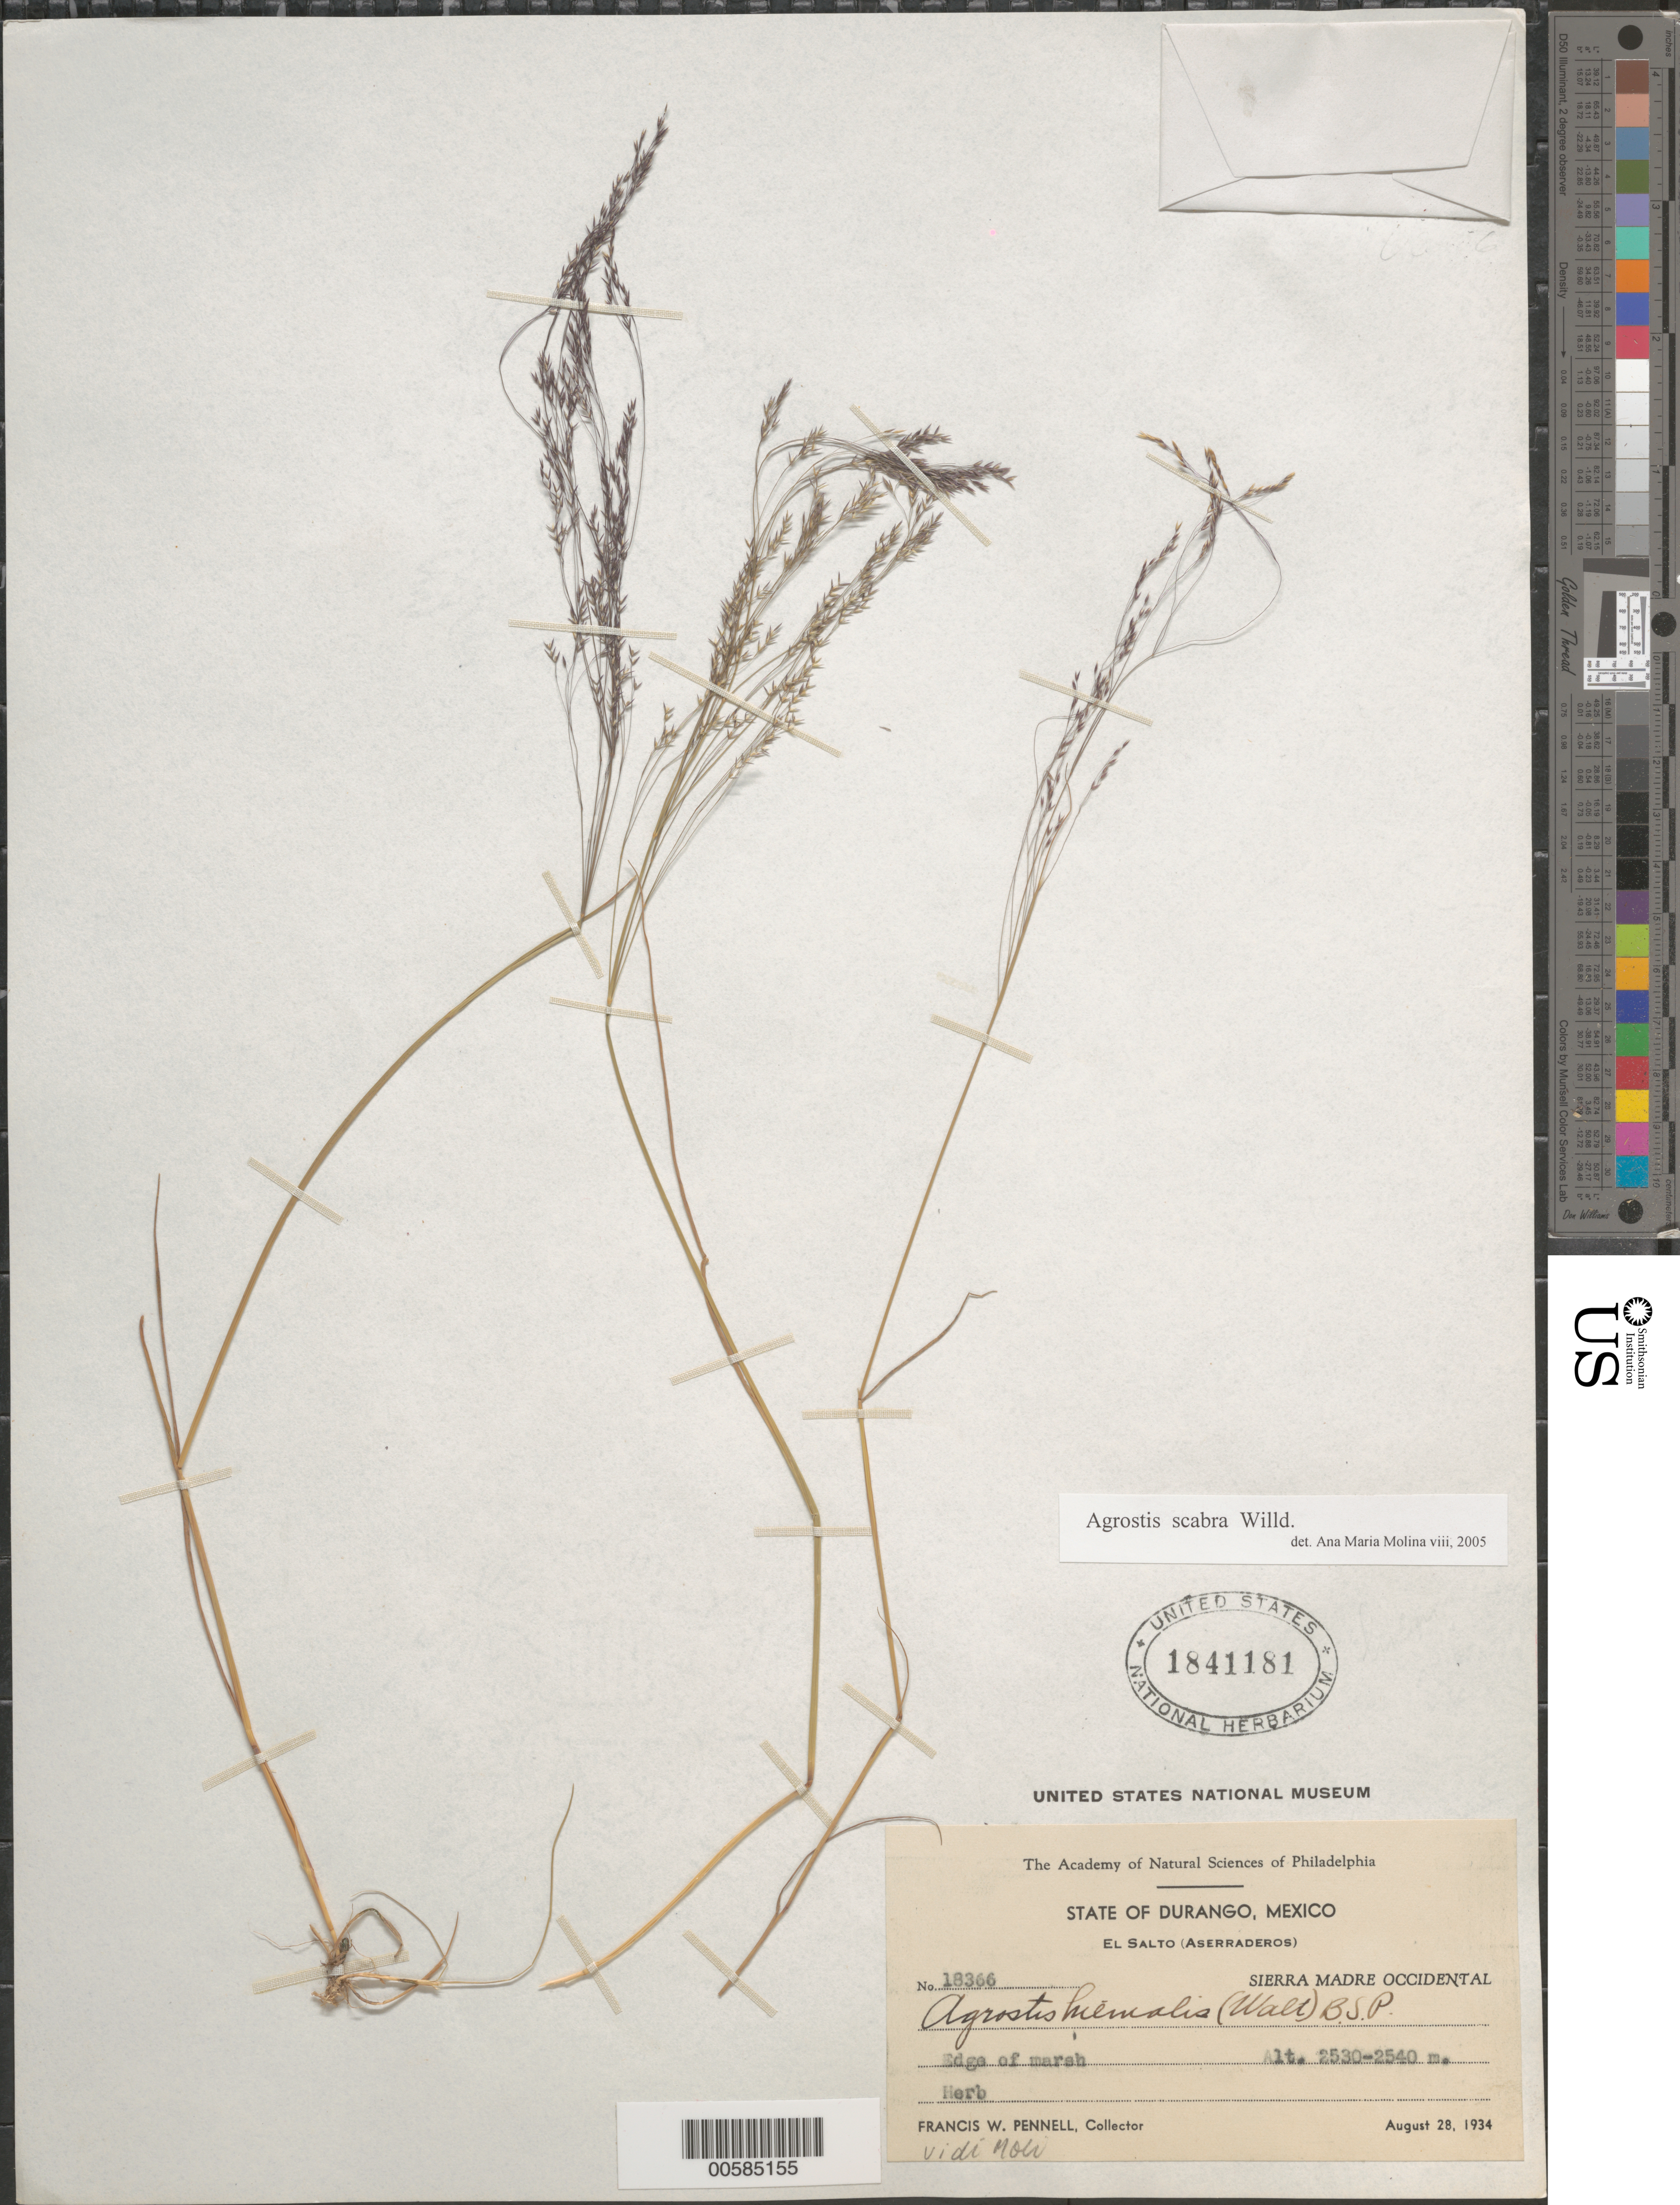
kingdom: Plantae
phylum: Tracheophyta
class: Liliopsida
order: Poales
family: Poaceae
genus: Agrostis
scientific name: Agrostis hiemalis (Walter) Britton et al., orth. var.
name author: (Walter) Britton et al.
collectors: F. W. Pennell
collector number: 18366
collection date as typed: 28 Aug 1934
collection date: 1934-08-28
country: Mexico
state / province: Durango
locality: El Salto (Aserraderos).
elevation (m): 2530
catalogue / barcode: US 1841181